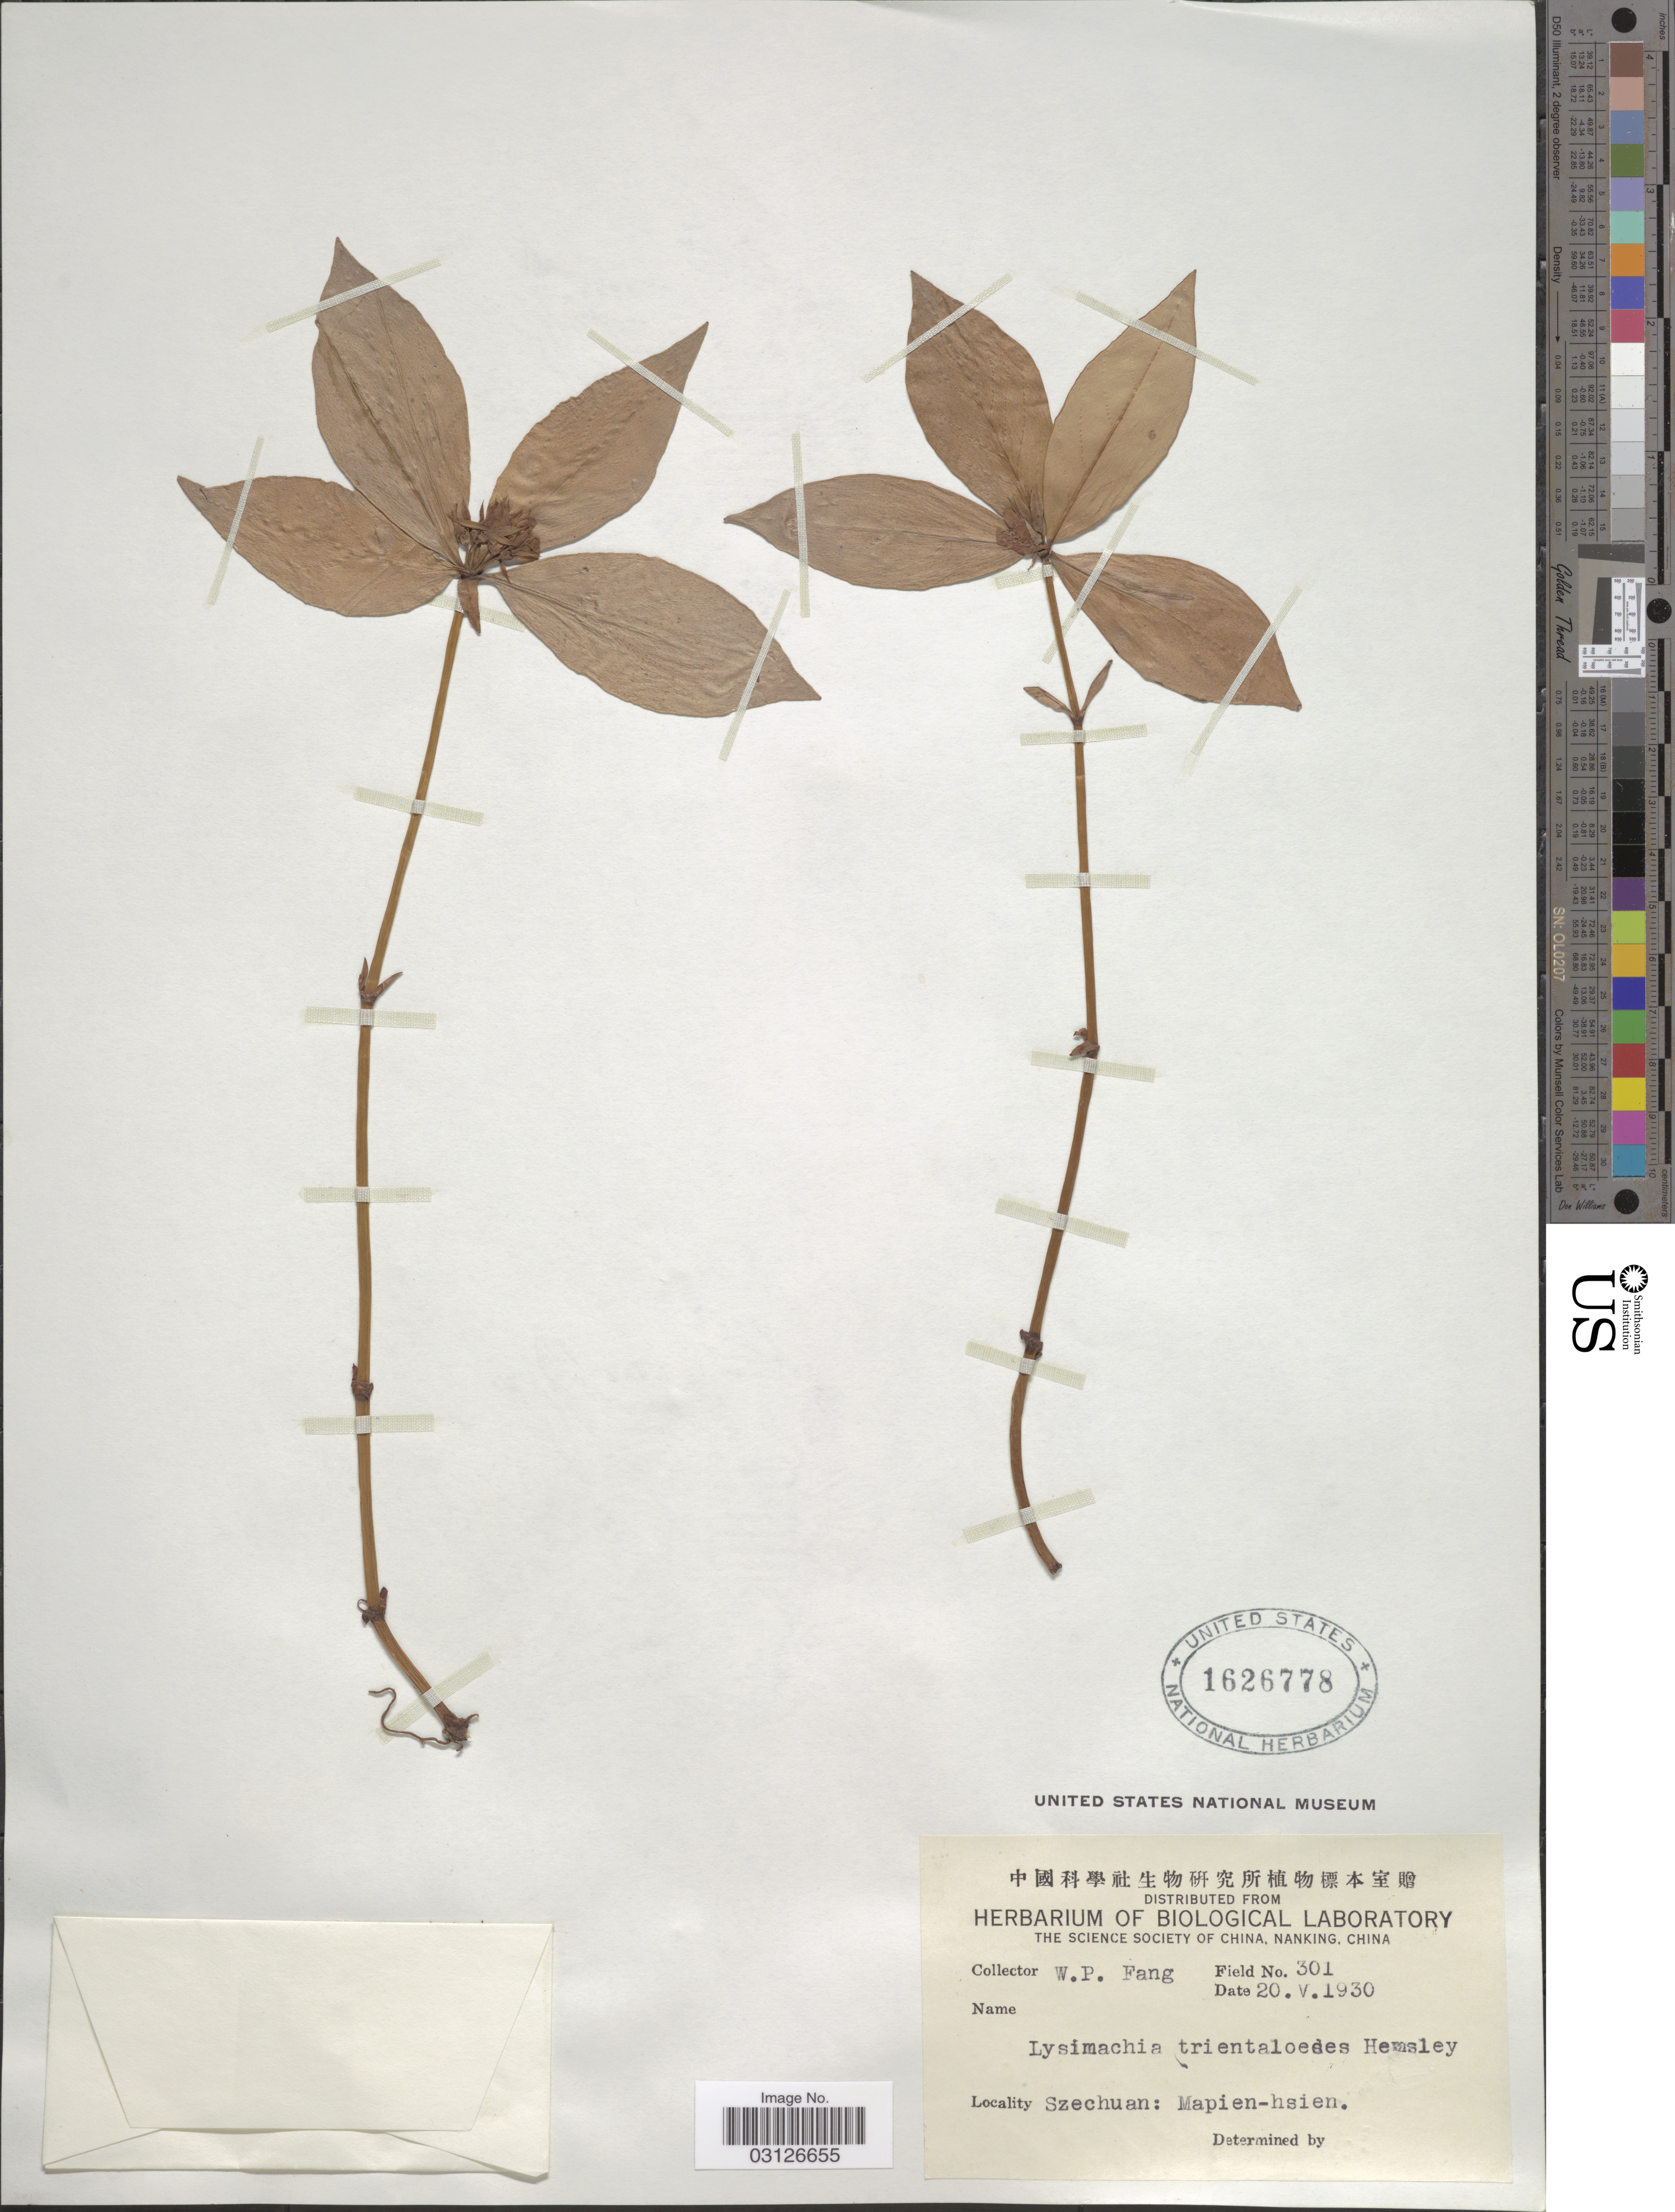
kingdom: Plantae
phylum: Tracheophyta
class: Magnoliopsida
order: Ericales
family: Primulaceae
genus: Lysimachia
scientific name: Lysimachia trientaloides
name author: Hemsl.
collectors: W. P. Fang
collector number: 301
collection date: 1930-05-20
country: China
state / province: Sichuan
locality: Szechuan: Mapien-hsien.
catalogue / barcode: US 1626778